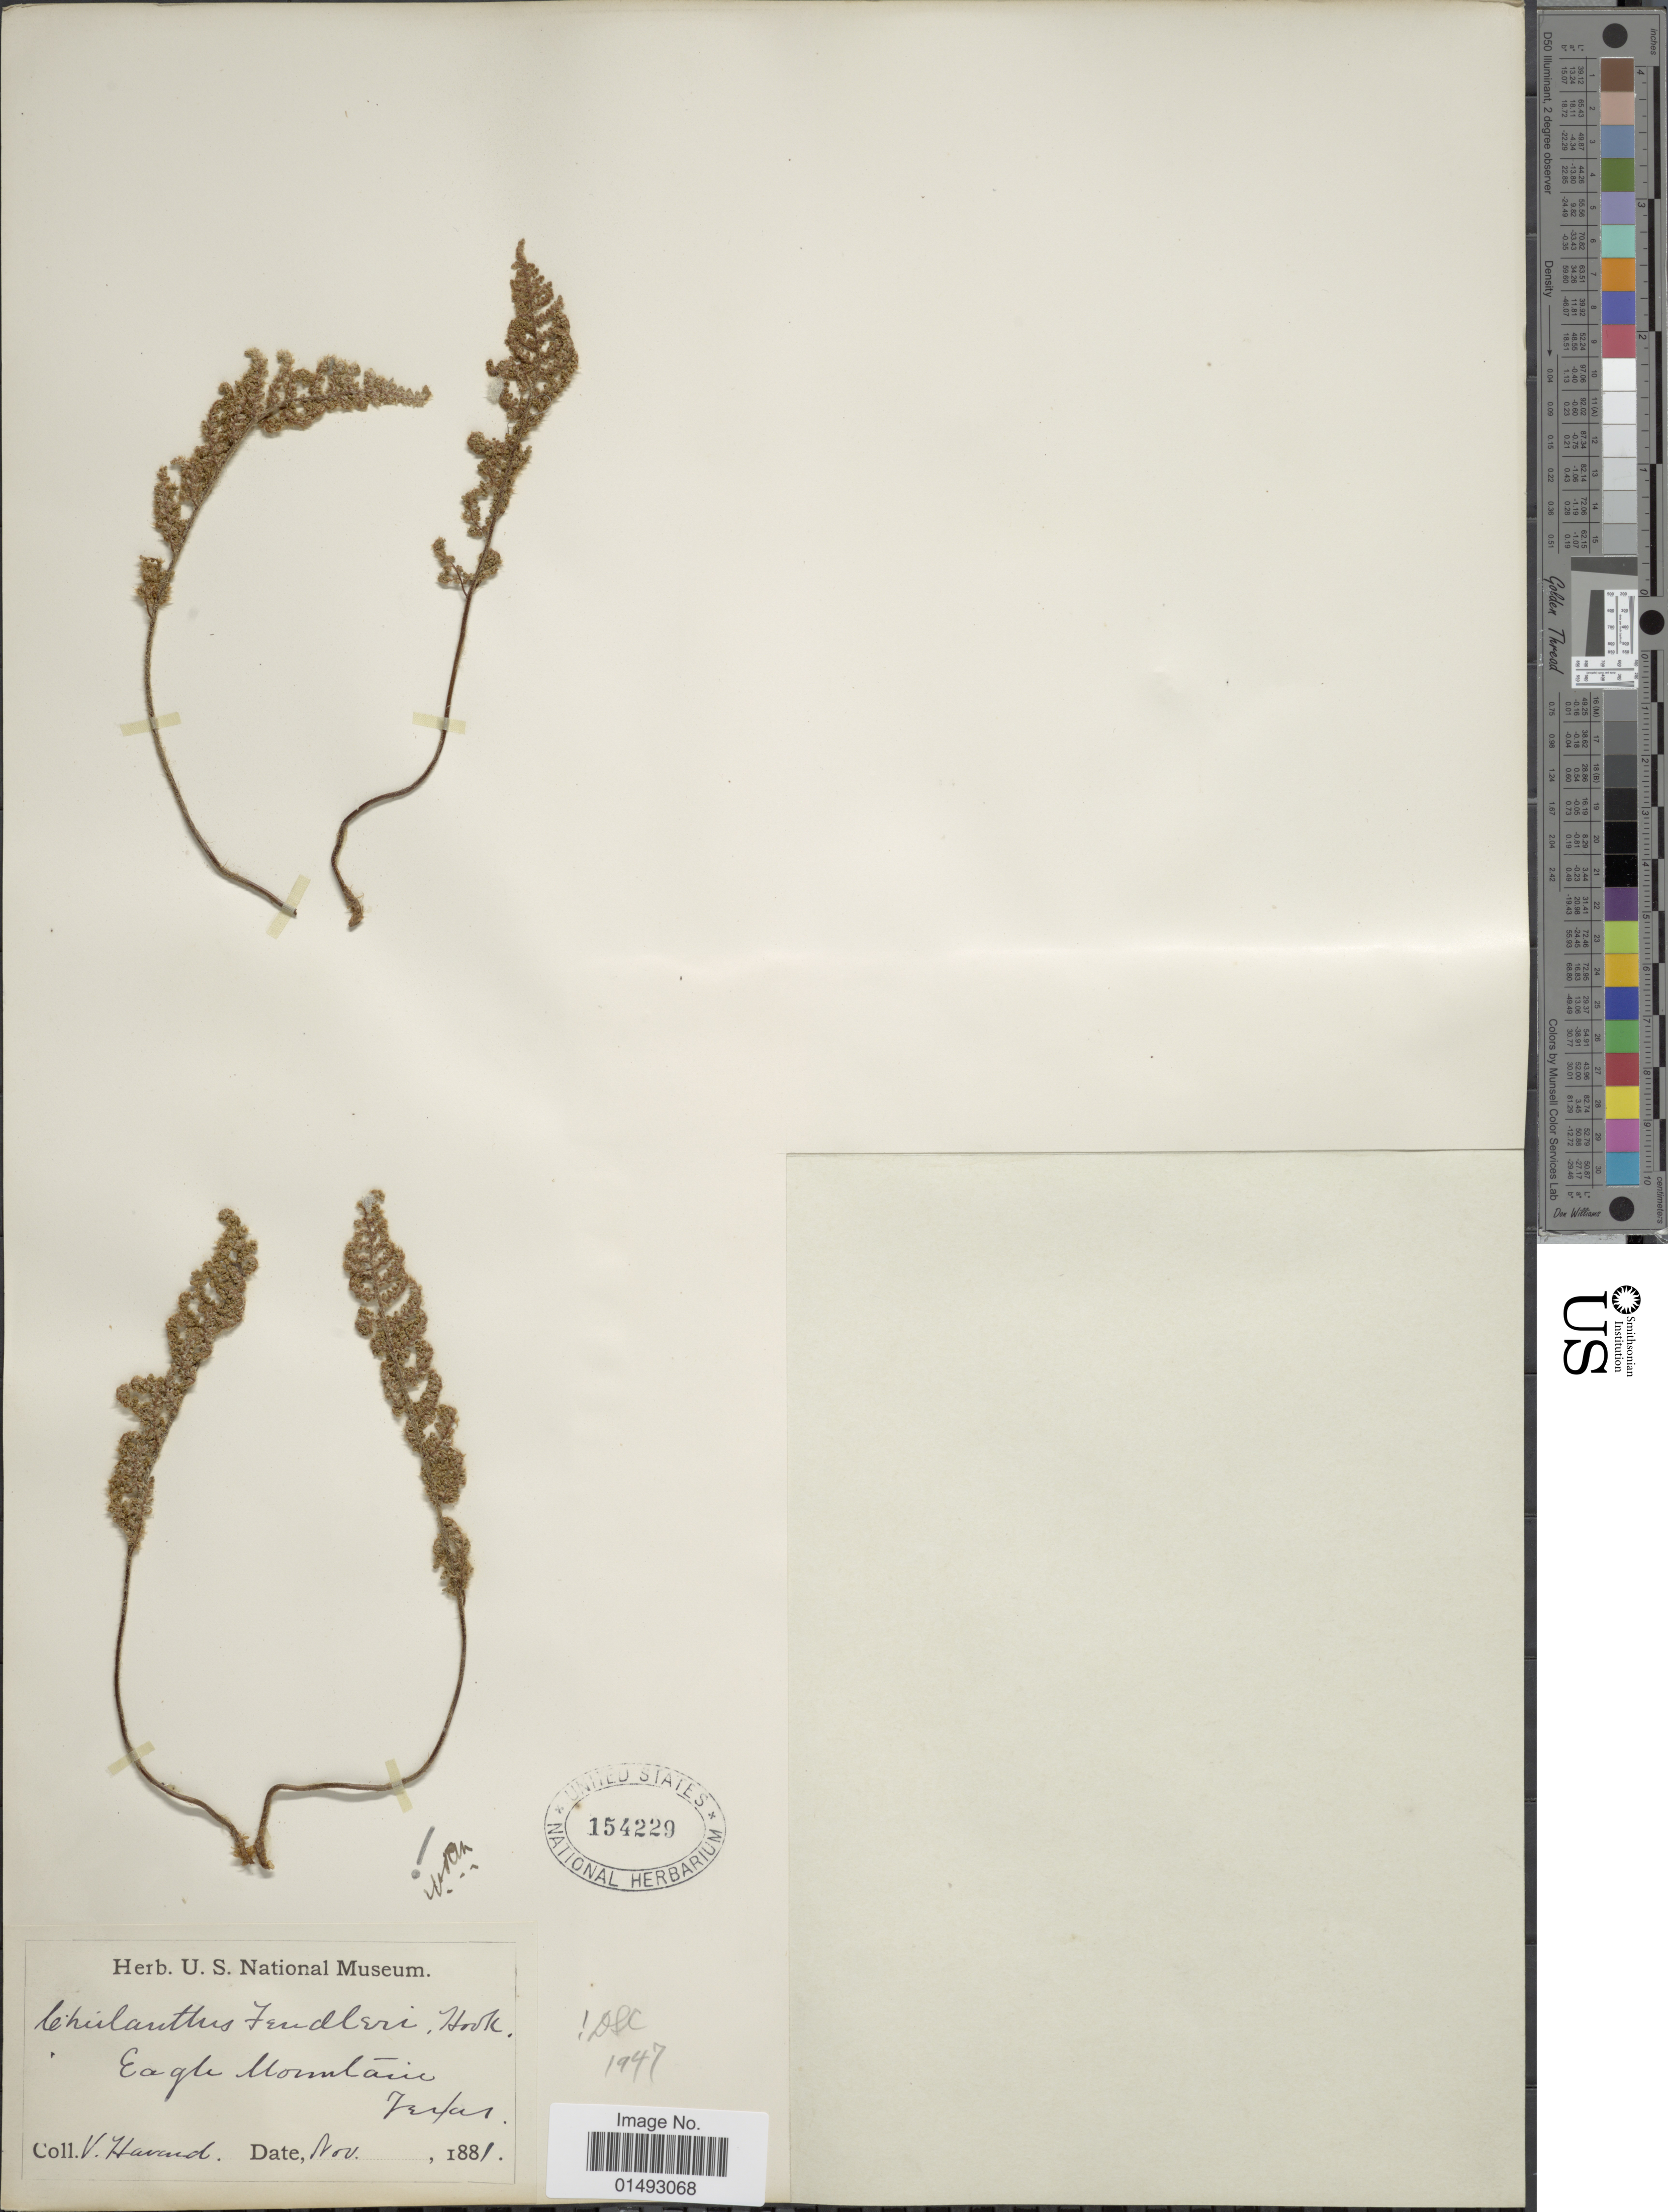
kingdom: Plantae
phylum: Tracheophyta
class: Polypodiopsida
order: Polypodiales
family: Pteridaceae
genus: Myriopteris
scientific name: Myriopteris fendleri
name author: (Hook.) E. Fourn.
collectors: V. Havard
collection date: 1881-11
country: United States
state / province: Texas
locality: Eagle Mountain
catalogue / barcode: US 154229